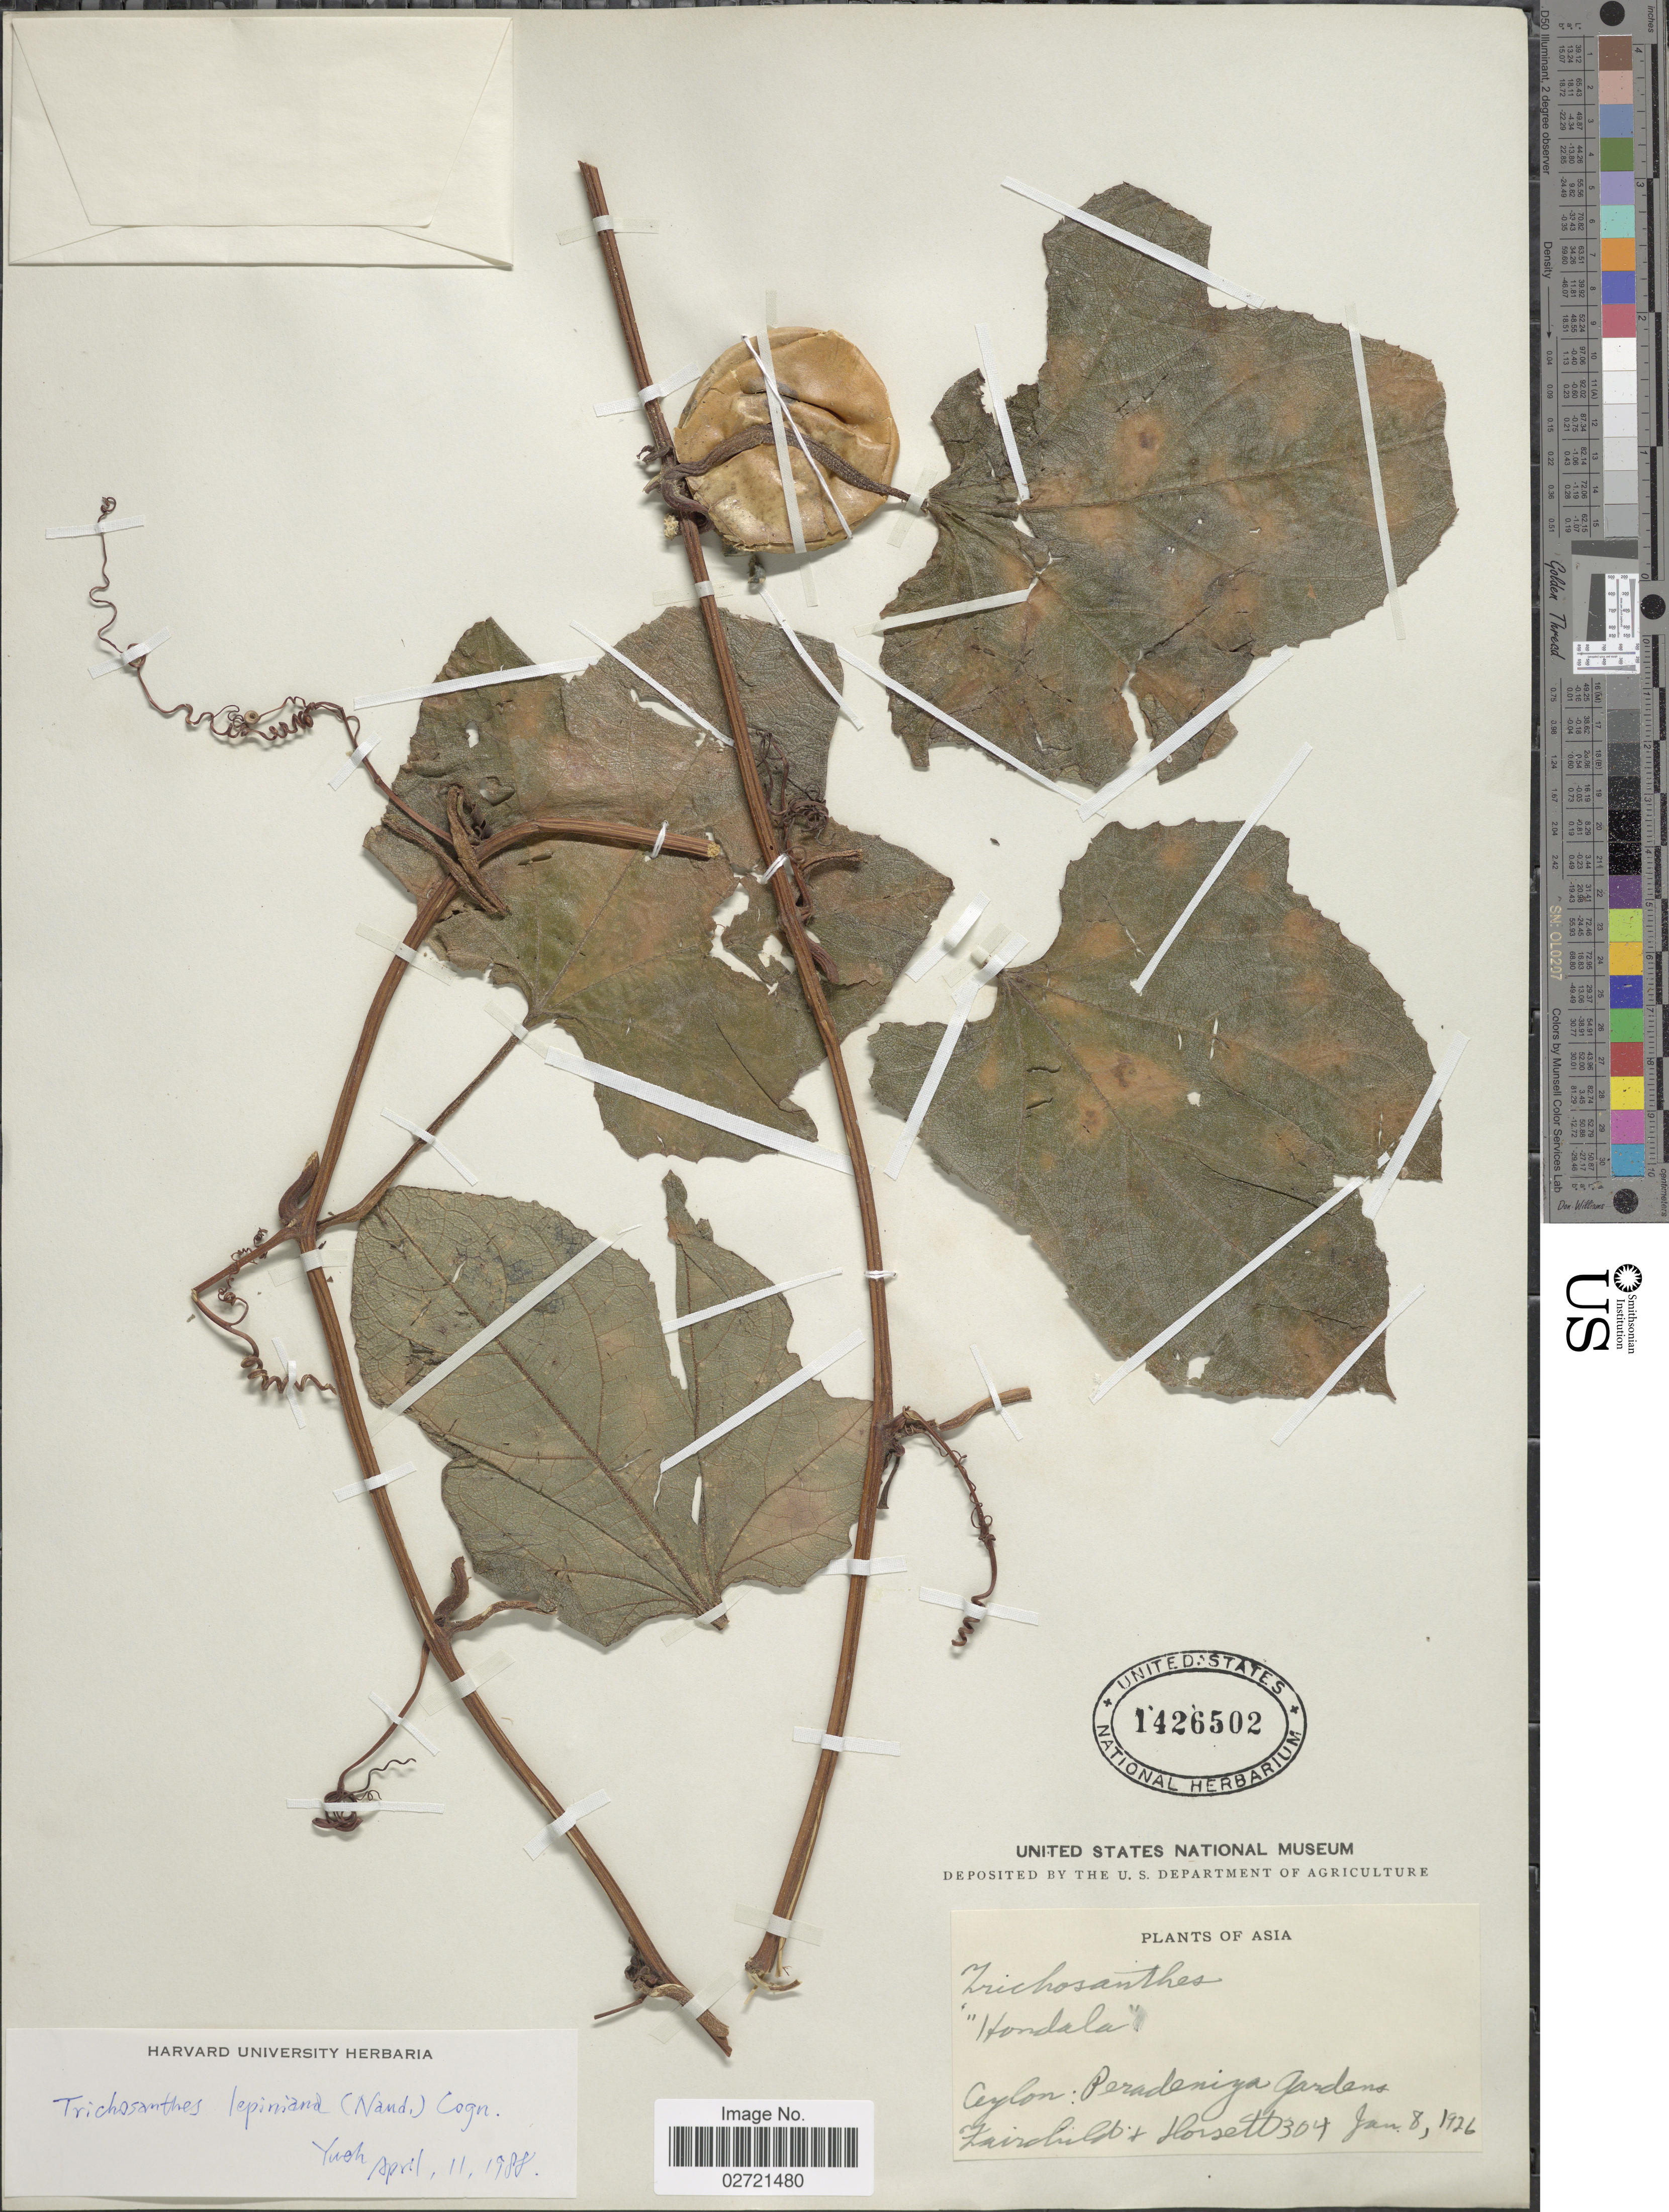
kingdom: Plantae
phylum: Tracheophyta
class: Magnoliopsida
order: Cucurbitales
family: Cucurbitaceae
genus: Trichosanthes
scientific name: Trichosanthes lepiniana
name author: (Naudin) Cogn.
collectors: -. Fairchild & -. Horsett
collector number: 304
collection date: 1926-01-08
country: Sri Lanka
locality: Ceylon: Peradeniya Gardens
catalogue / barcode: US 1426502